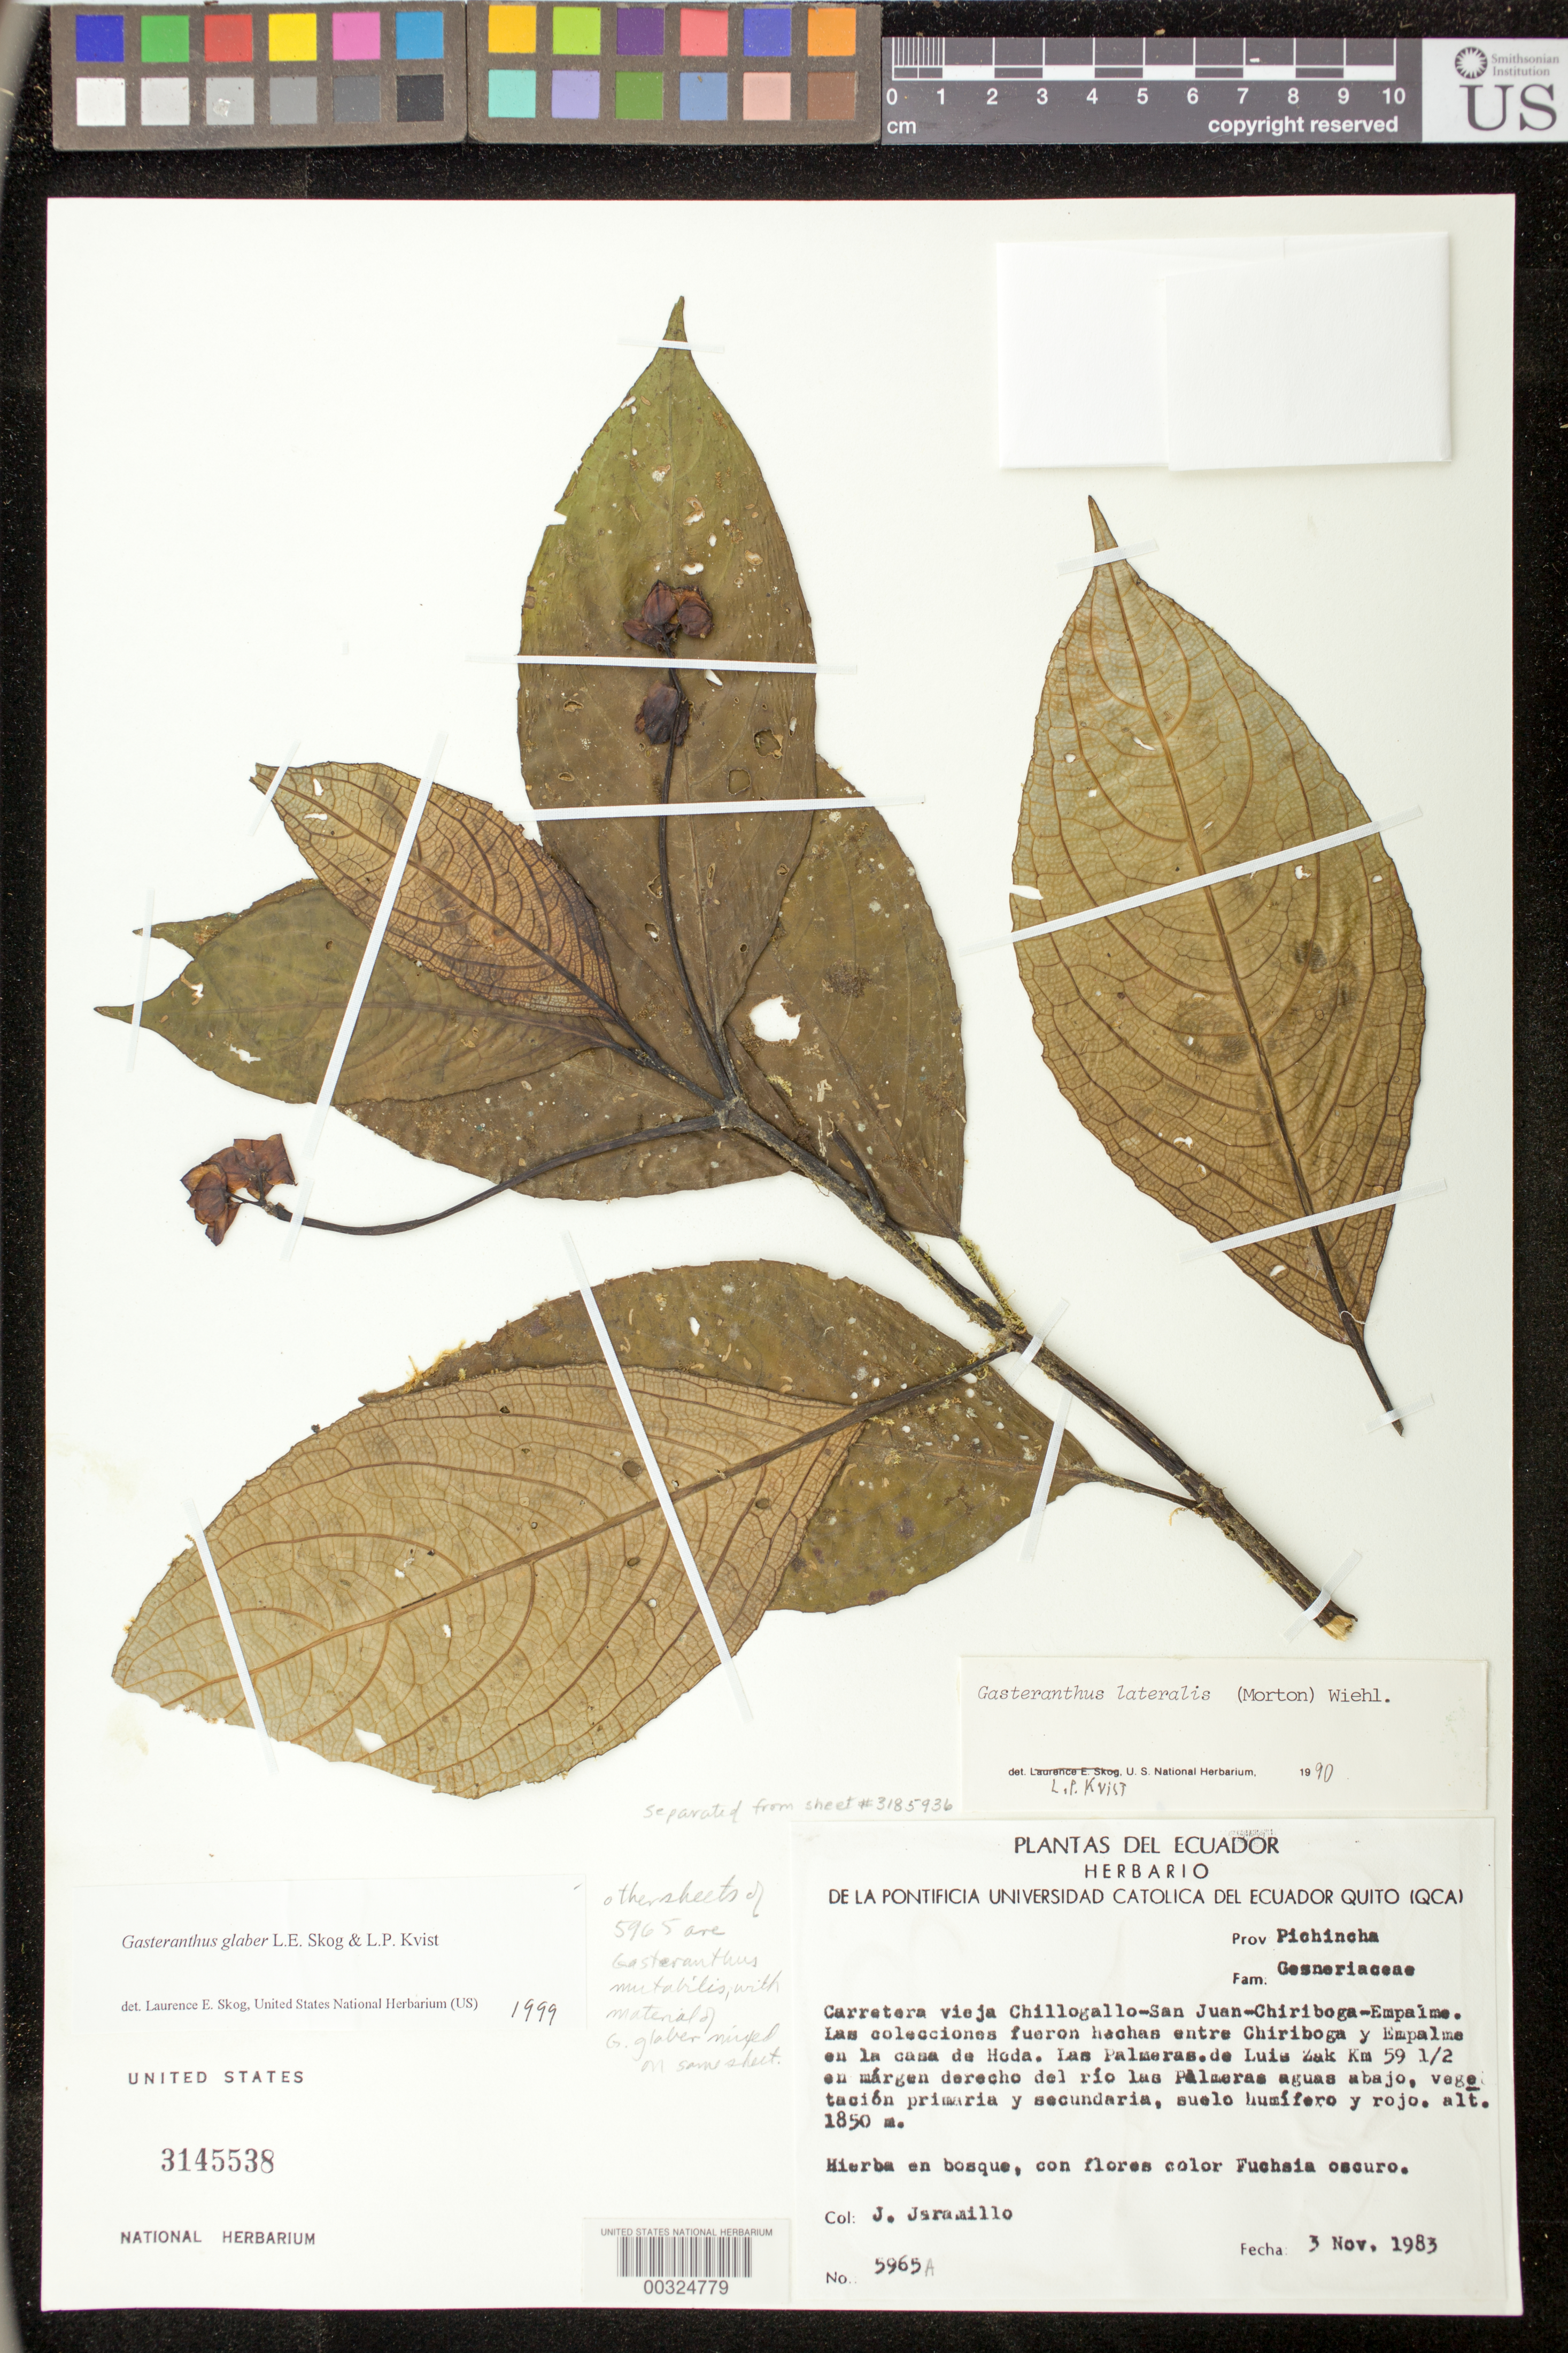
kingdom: Plantae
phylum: Tracheophyta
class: Magnoliopsida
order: Lamiales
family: Gesneriaceae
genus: Gasteranthus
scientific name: Gasteranthus glaber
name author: L.E. Skog & L.P. Kvist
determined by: Skog, Laurence E.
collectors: J. L. Jaramillo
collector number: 5965 p.p.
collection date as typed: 03 Nov 1983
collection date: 1983-11-03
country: Ecuador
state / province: Pichincha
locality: Carretera vieja Chillogallo - San Juan - Chiriboga - Empalme. Las colecciones fueron hachas entre Chiriboga y Empalme en la casa de Hcda. Las Palmeras de Luis Zak km 59 1/2 en márgen derecho del río las Palmeras aguas abajo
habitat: Vegetación primaria y secundaria, suelo humífero y rojo; en bosque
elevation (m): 1850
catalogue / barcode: US 3145538